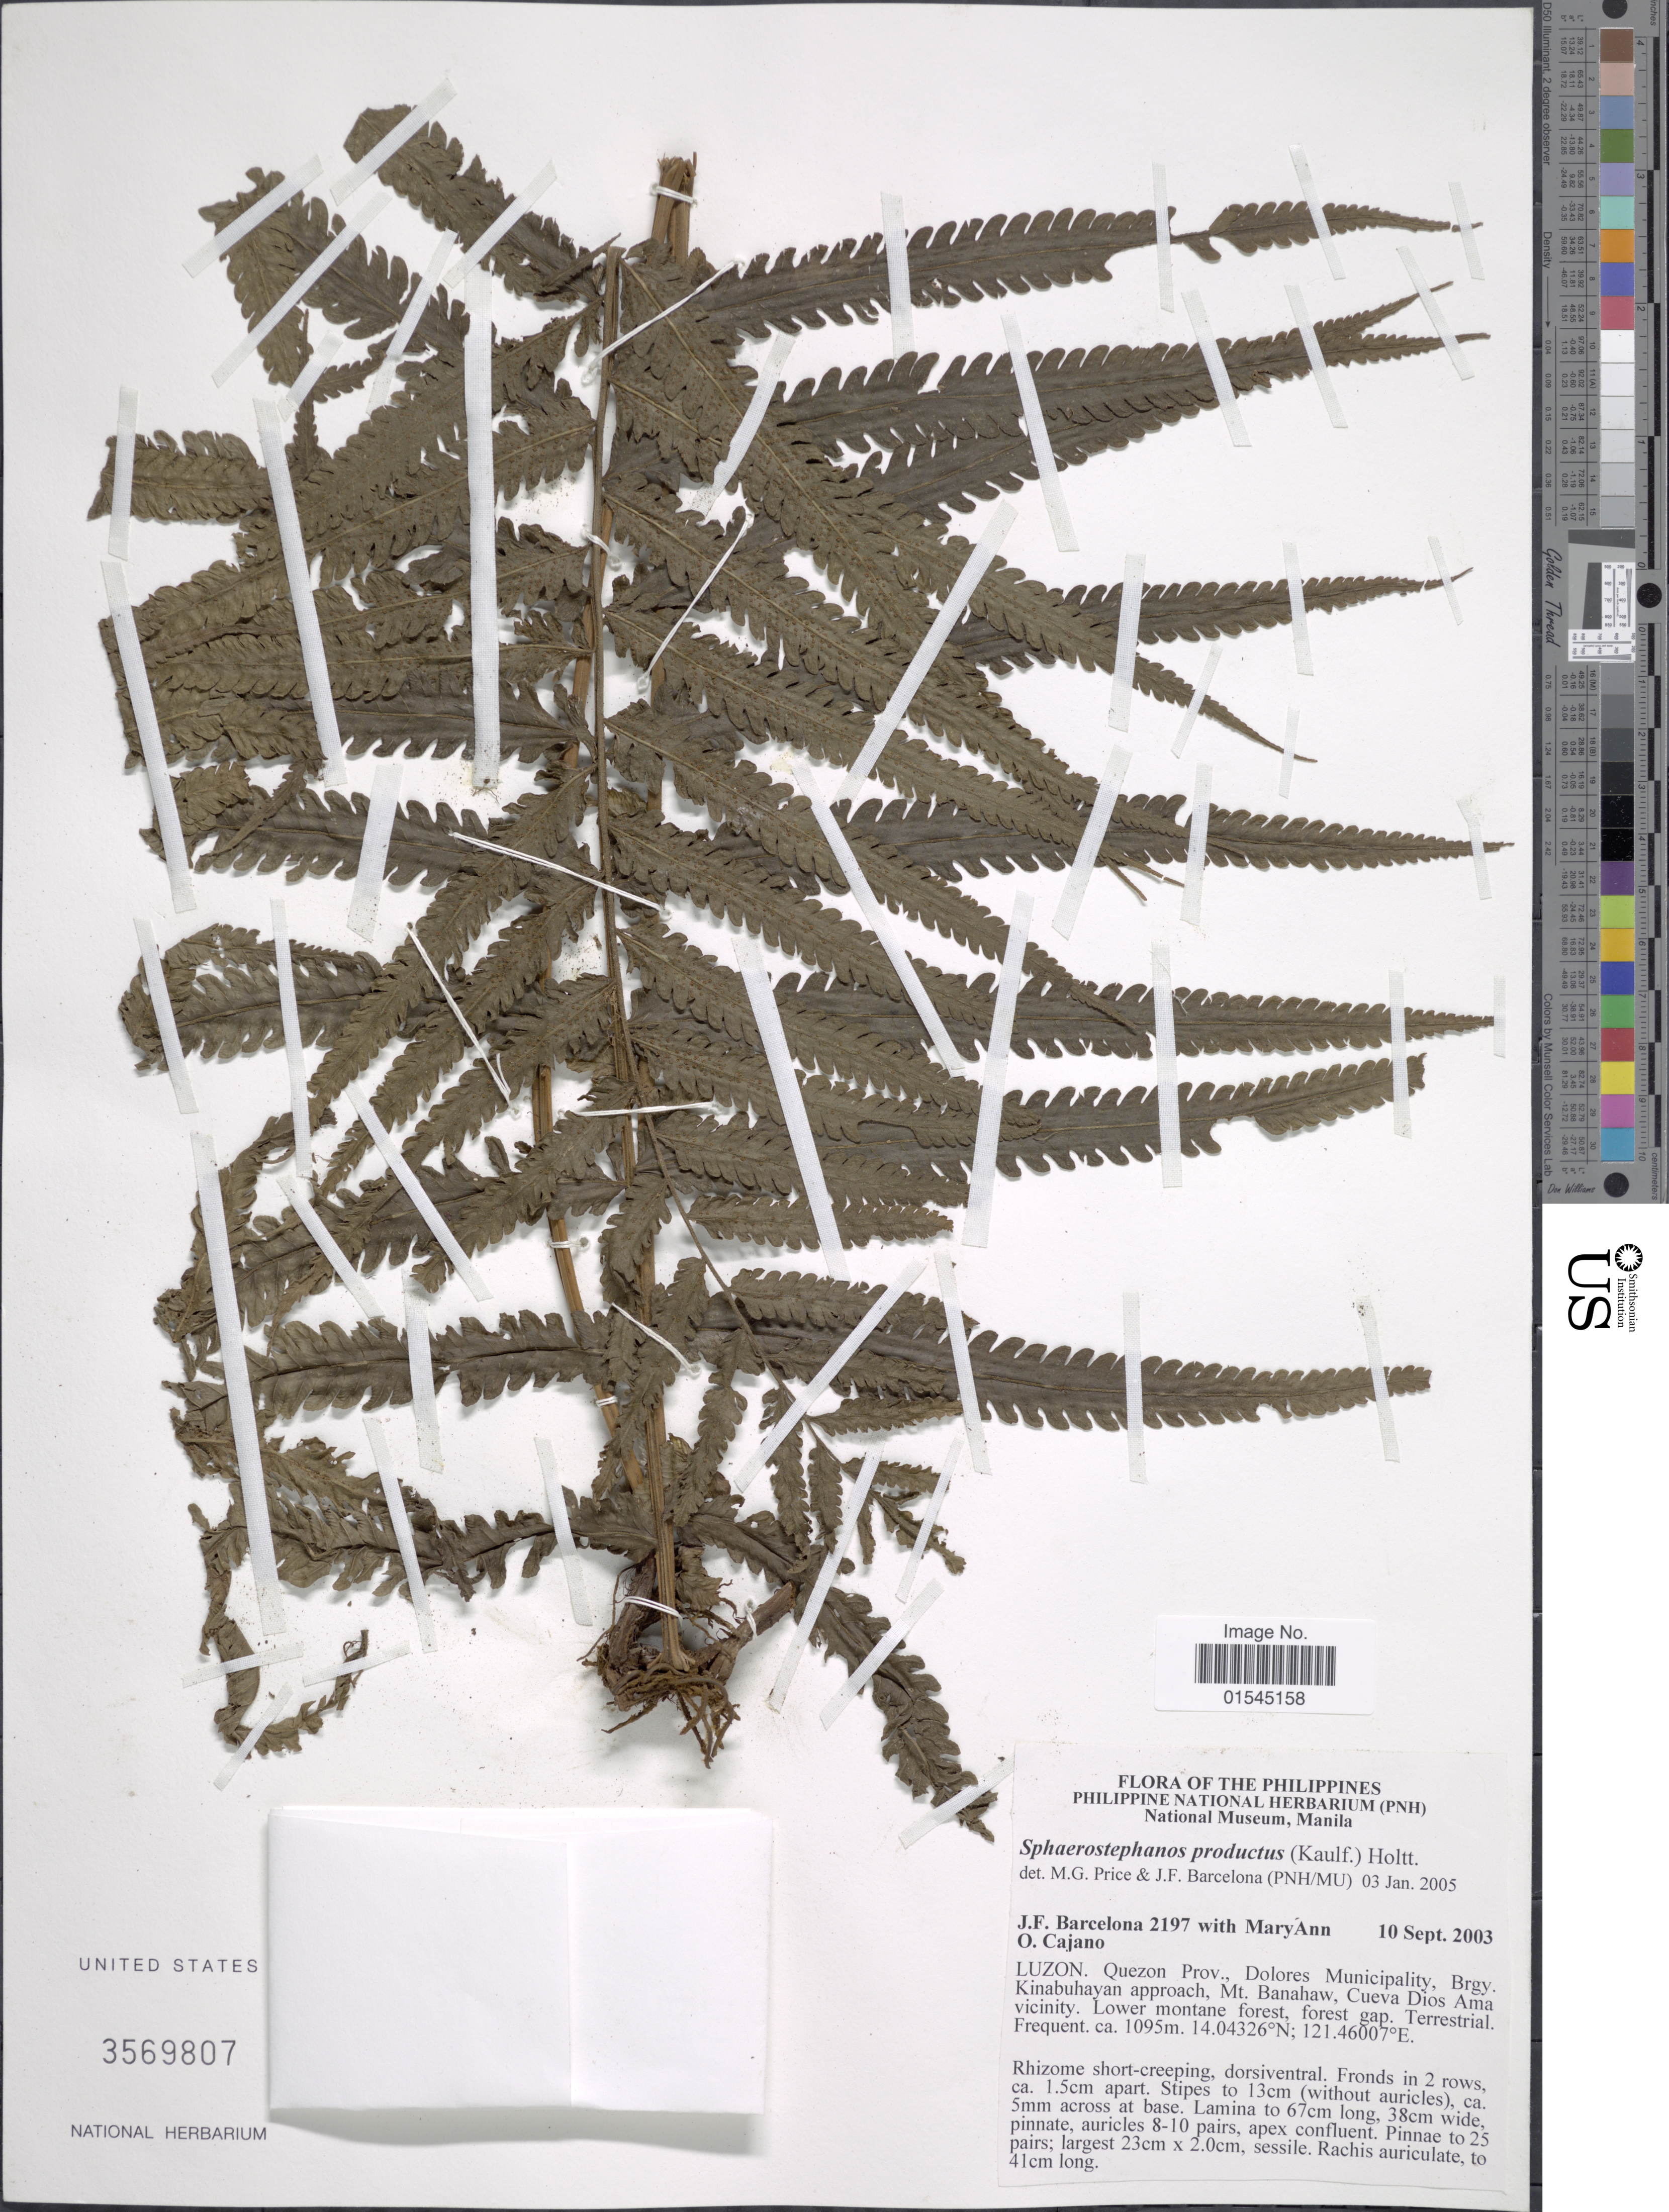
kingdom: Plantae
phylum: Tracheophyta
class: Polypodiopsida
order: Polypodiales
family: Thelypteridaceae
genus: Sphaerostephanos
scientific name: Sphaerostephanos productus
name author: (Kaulf.) Holttum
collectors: J. F. Barcelona & M. Cajano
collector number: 2197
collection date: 2003-09-10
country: Philippines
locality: Luzon. Quezon Prov., Dolores Municipality, Brgy. Kinabuhayan approach, Mt. Banahaw, Cueva Dios Ama vicinity. Lowerl montane forest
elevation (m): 1095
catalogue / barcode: US 3569807